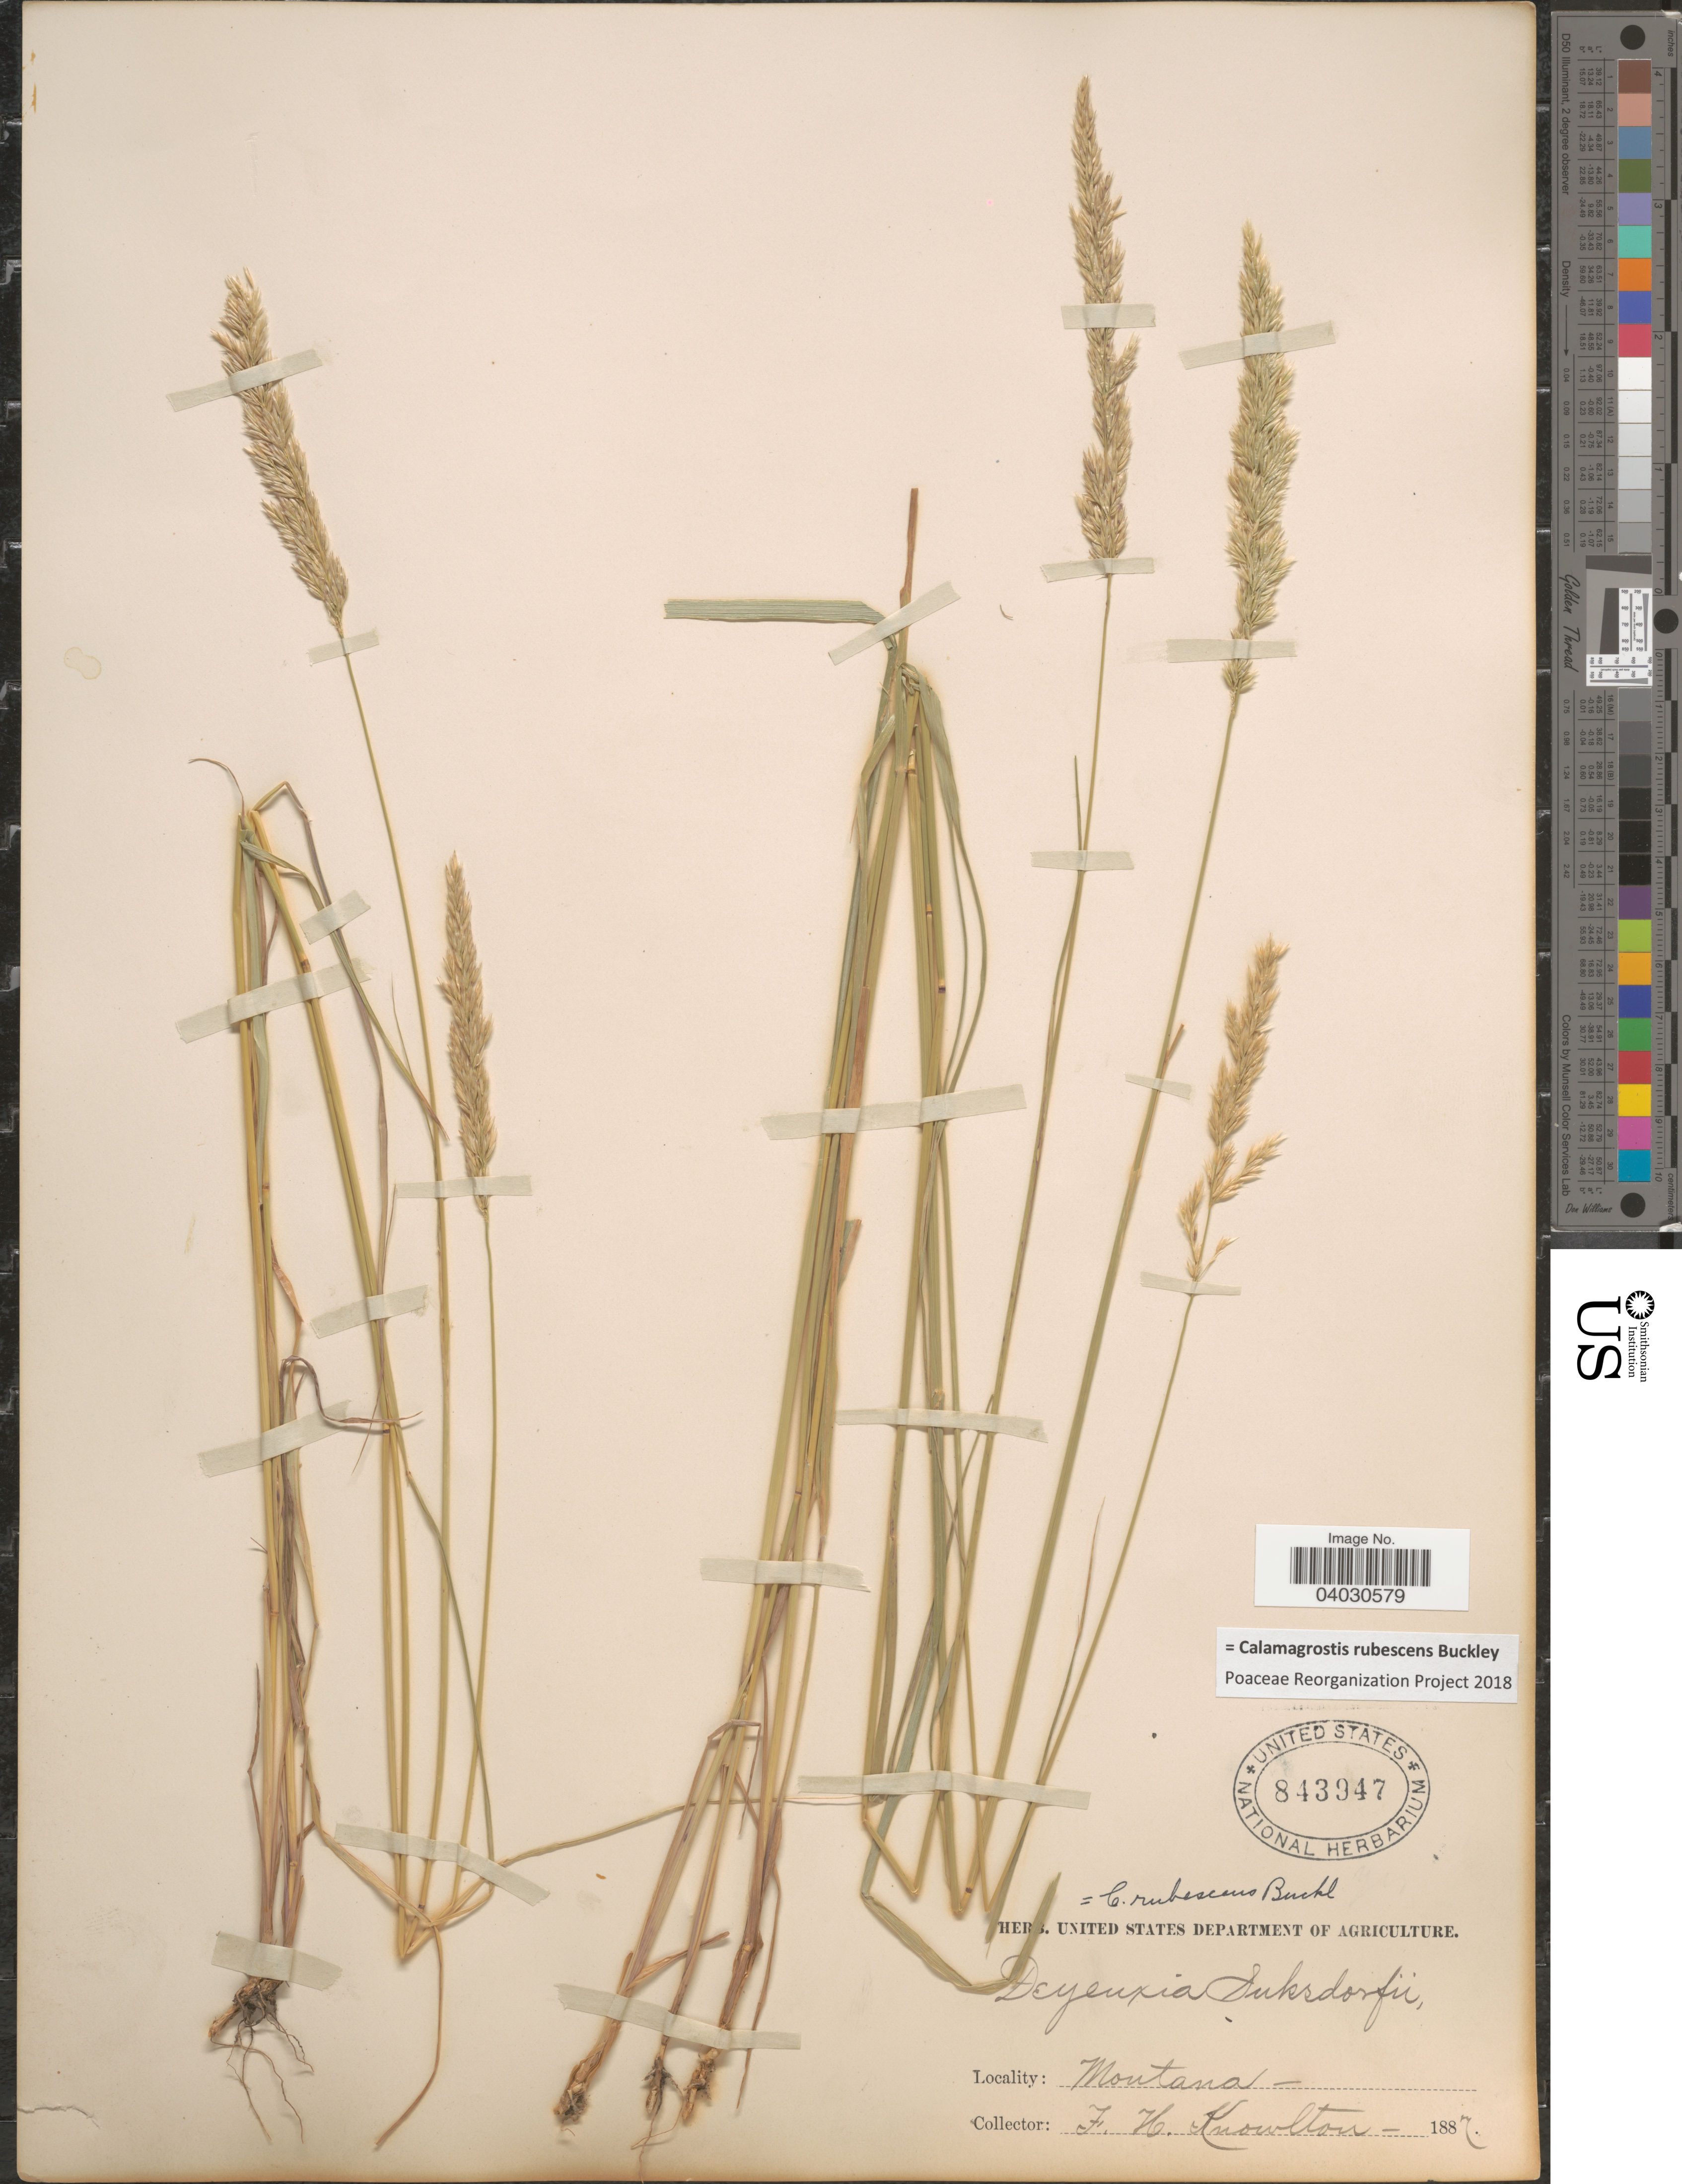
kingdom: Plantae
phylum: Tracheophyta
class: Liliopsida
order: Poales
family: Poaceae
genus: Calamagrostis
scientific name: Calamagrostis rubescens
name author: Buckley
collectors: F. H. Knowlton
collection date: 1887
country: United States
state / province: Montana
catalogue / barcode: US 843947